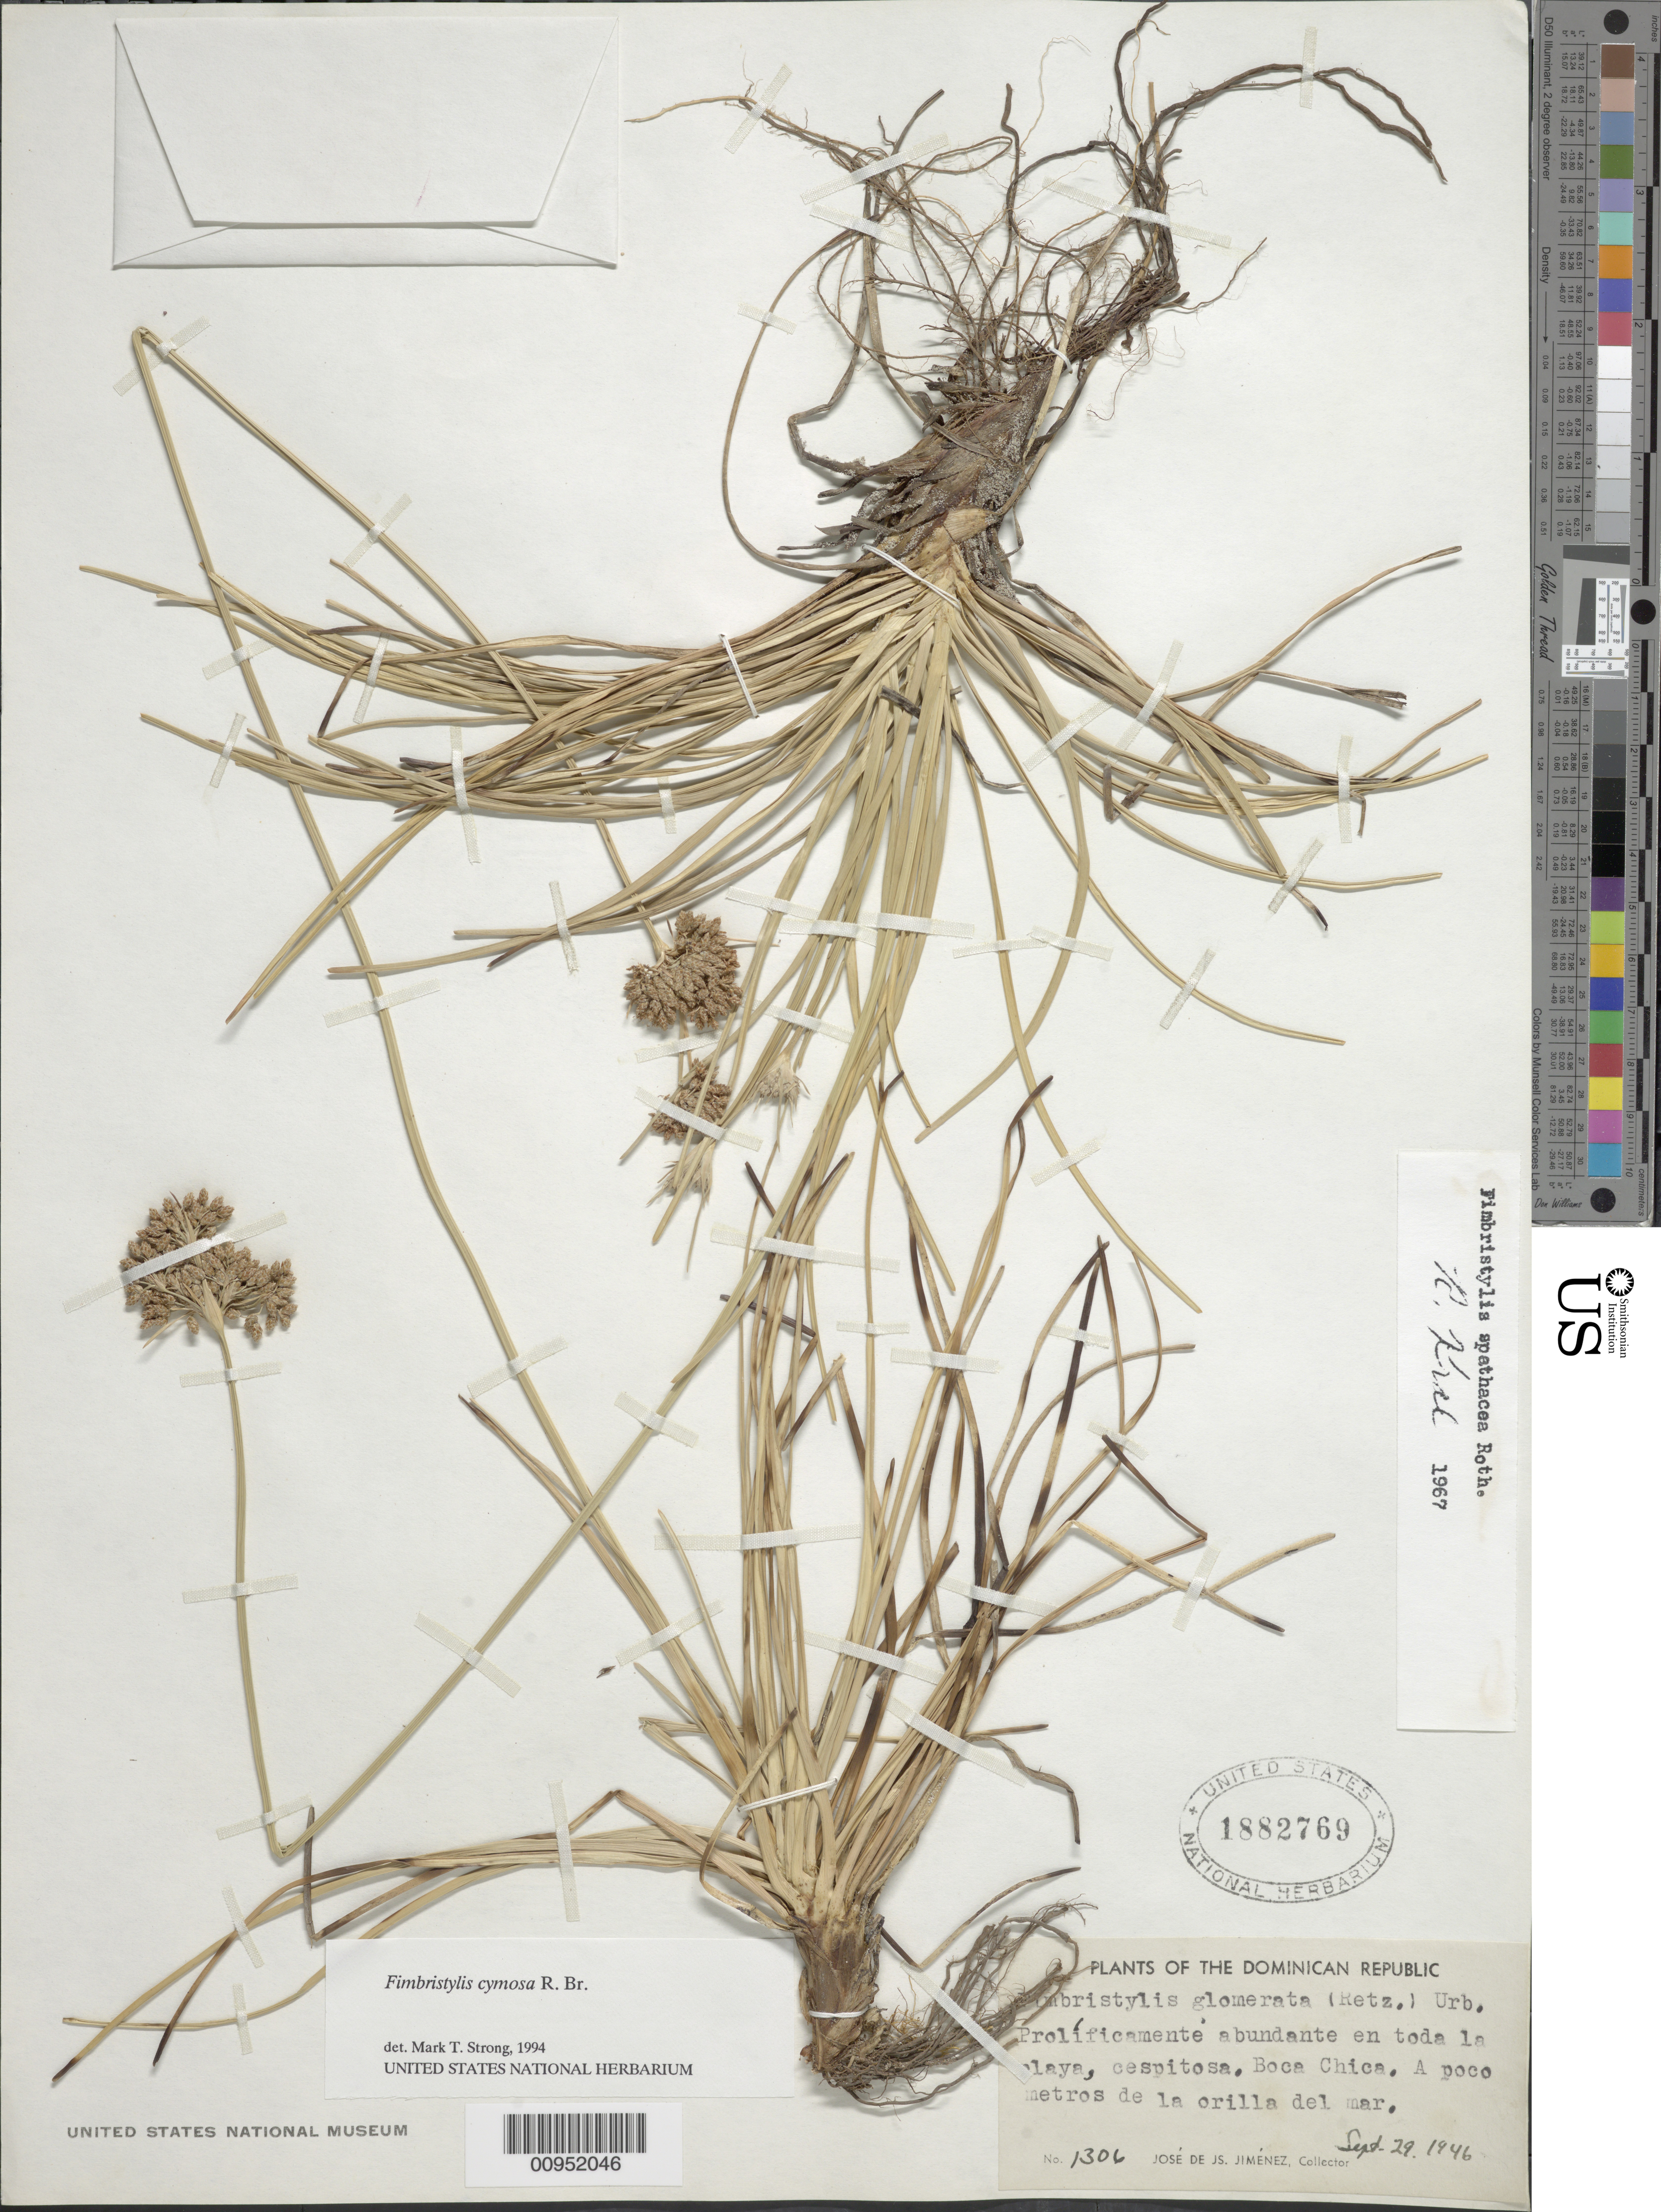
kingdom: Plantae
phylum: Tracheophyta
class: Liliopsida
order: Poales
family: Cyperaceae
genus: Fimbristylis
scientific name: Fimbristylis cymosa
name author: R. Br.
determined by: Strong, M. T., (US), Smithsonian Institution - National Museum of Natural History (UNITED STATES)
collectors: J. J. Jiménez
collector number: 1306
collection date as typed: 29 Sep 1946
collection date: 1946-09-29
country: Dominican Republic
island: Hispaniola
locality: Playa, Boca Chica, a poco metros de la orilla del mar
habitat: Playa a poco metros de la orilla del mar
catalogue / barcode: US 1882769